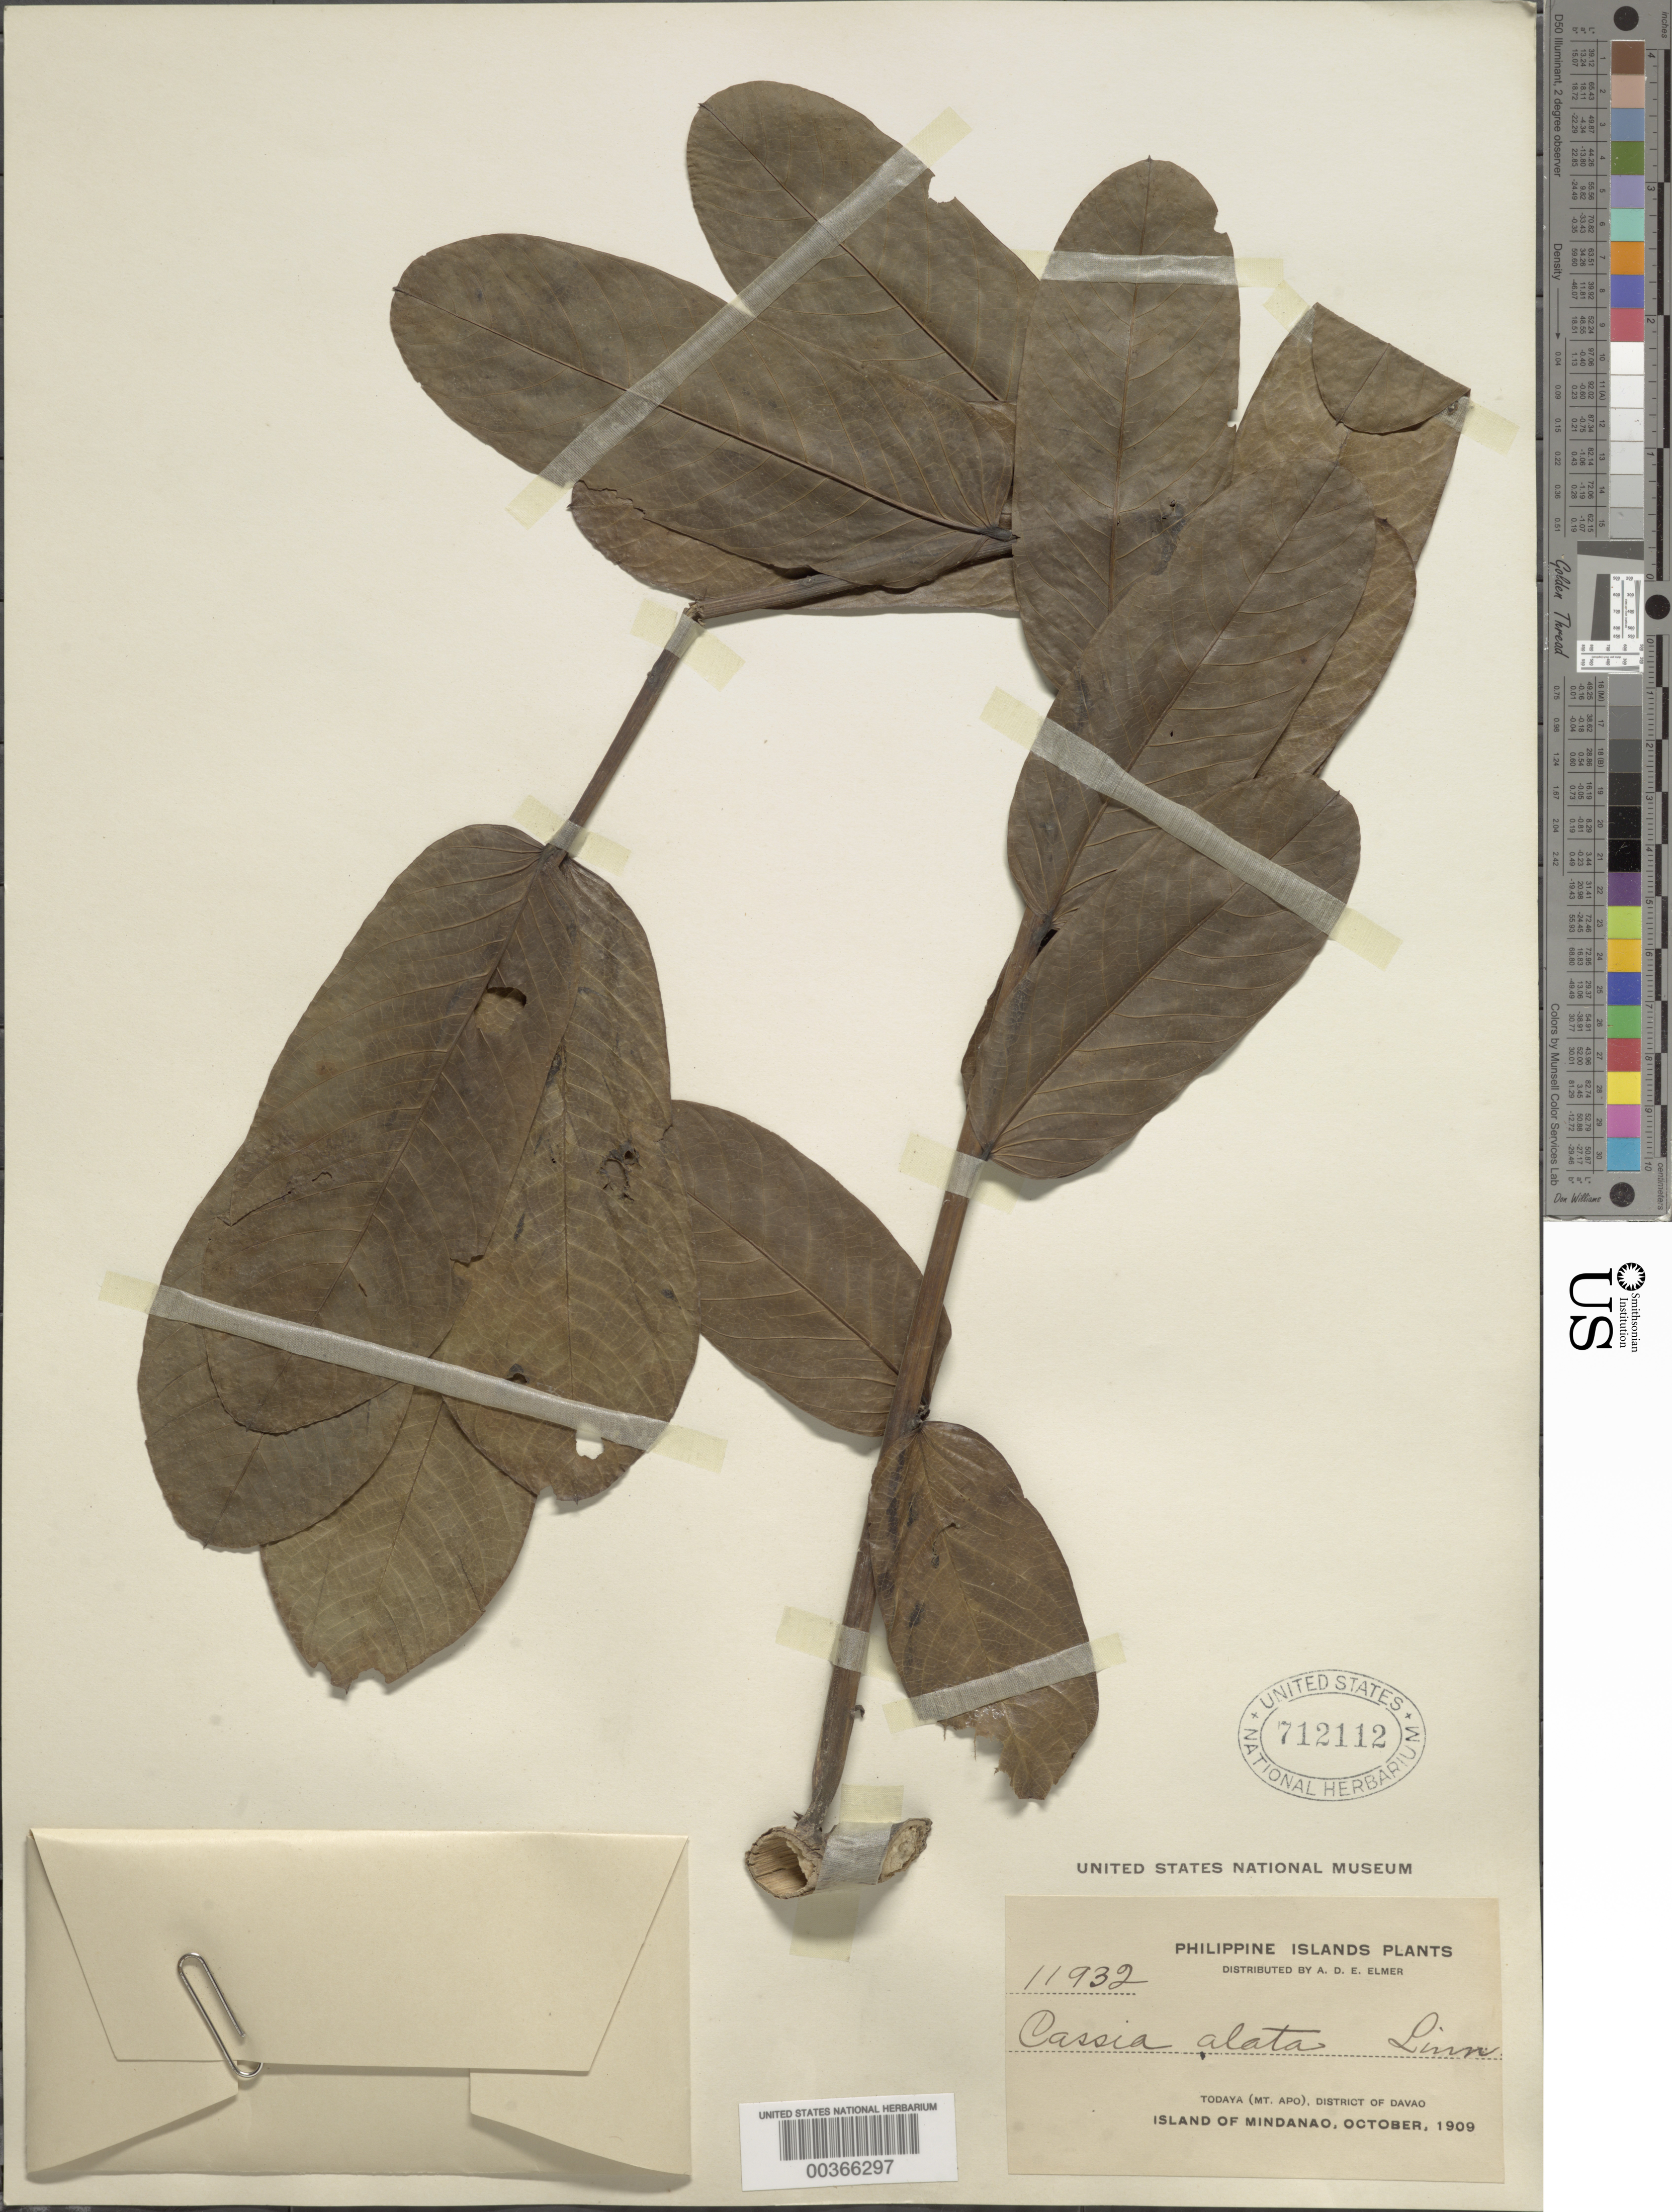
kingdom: Plantae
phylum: Tracheophyta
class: Magnoliopsida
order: Fabales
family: Fabaceae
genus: Senna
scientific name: Senna alata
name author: (L.) Roxb.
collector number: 11932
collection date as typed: Oct 1909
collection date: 1909-10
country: Philippines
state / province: Davao / Soccsksargen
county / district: Cotabato del Norte / Davao del Sur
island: Mindanao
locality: Todaya, Mt. Apo,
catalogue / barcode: US 712112